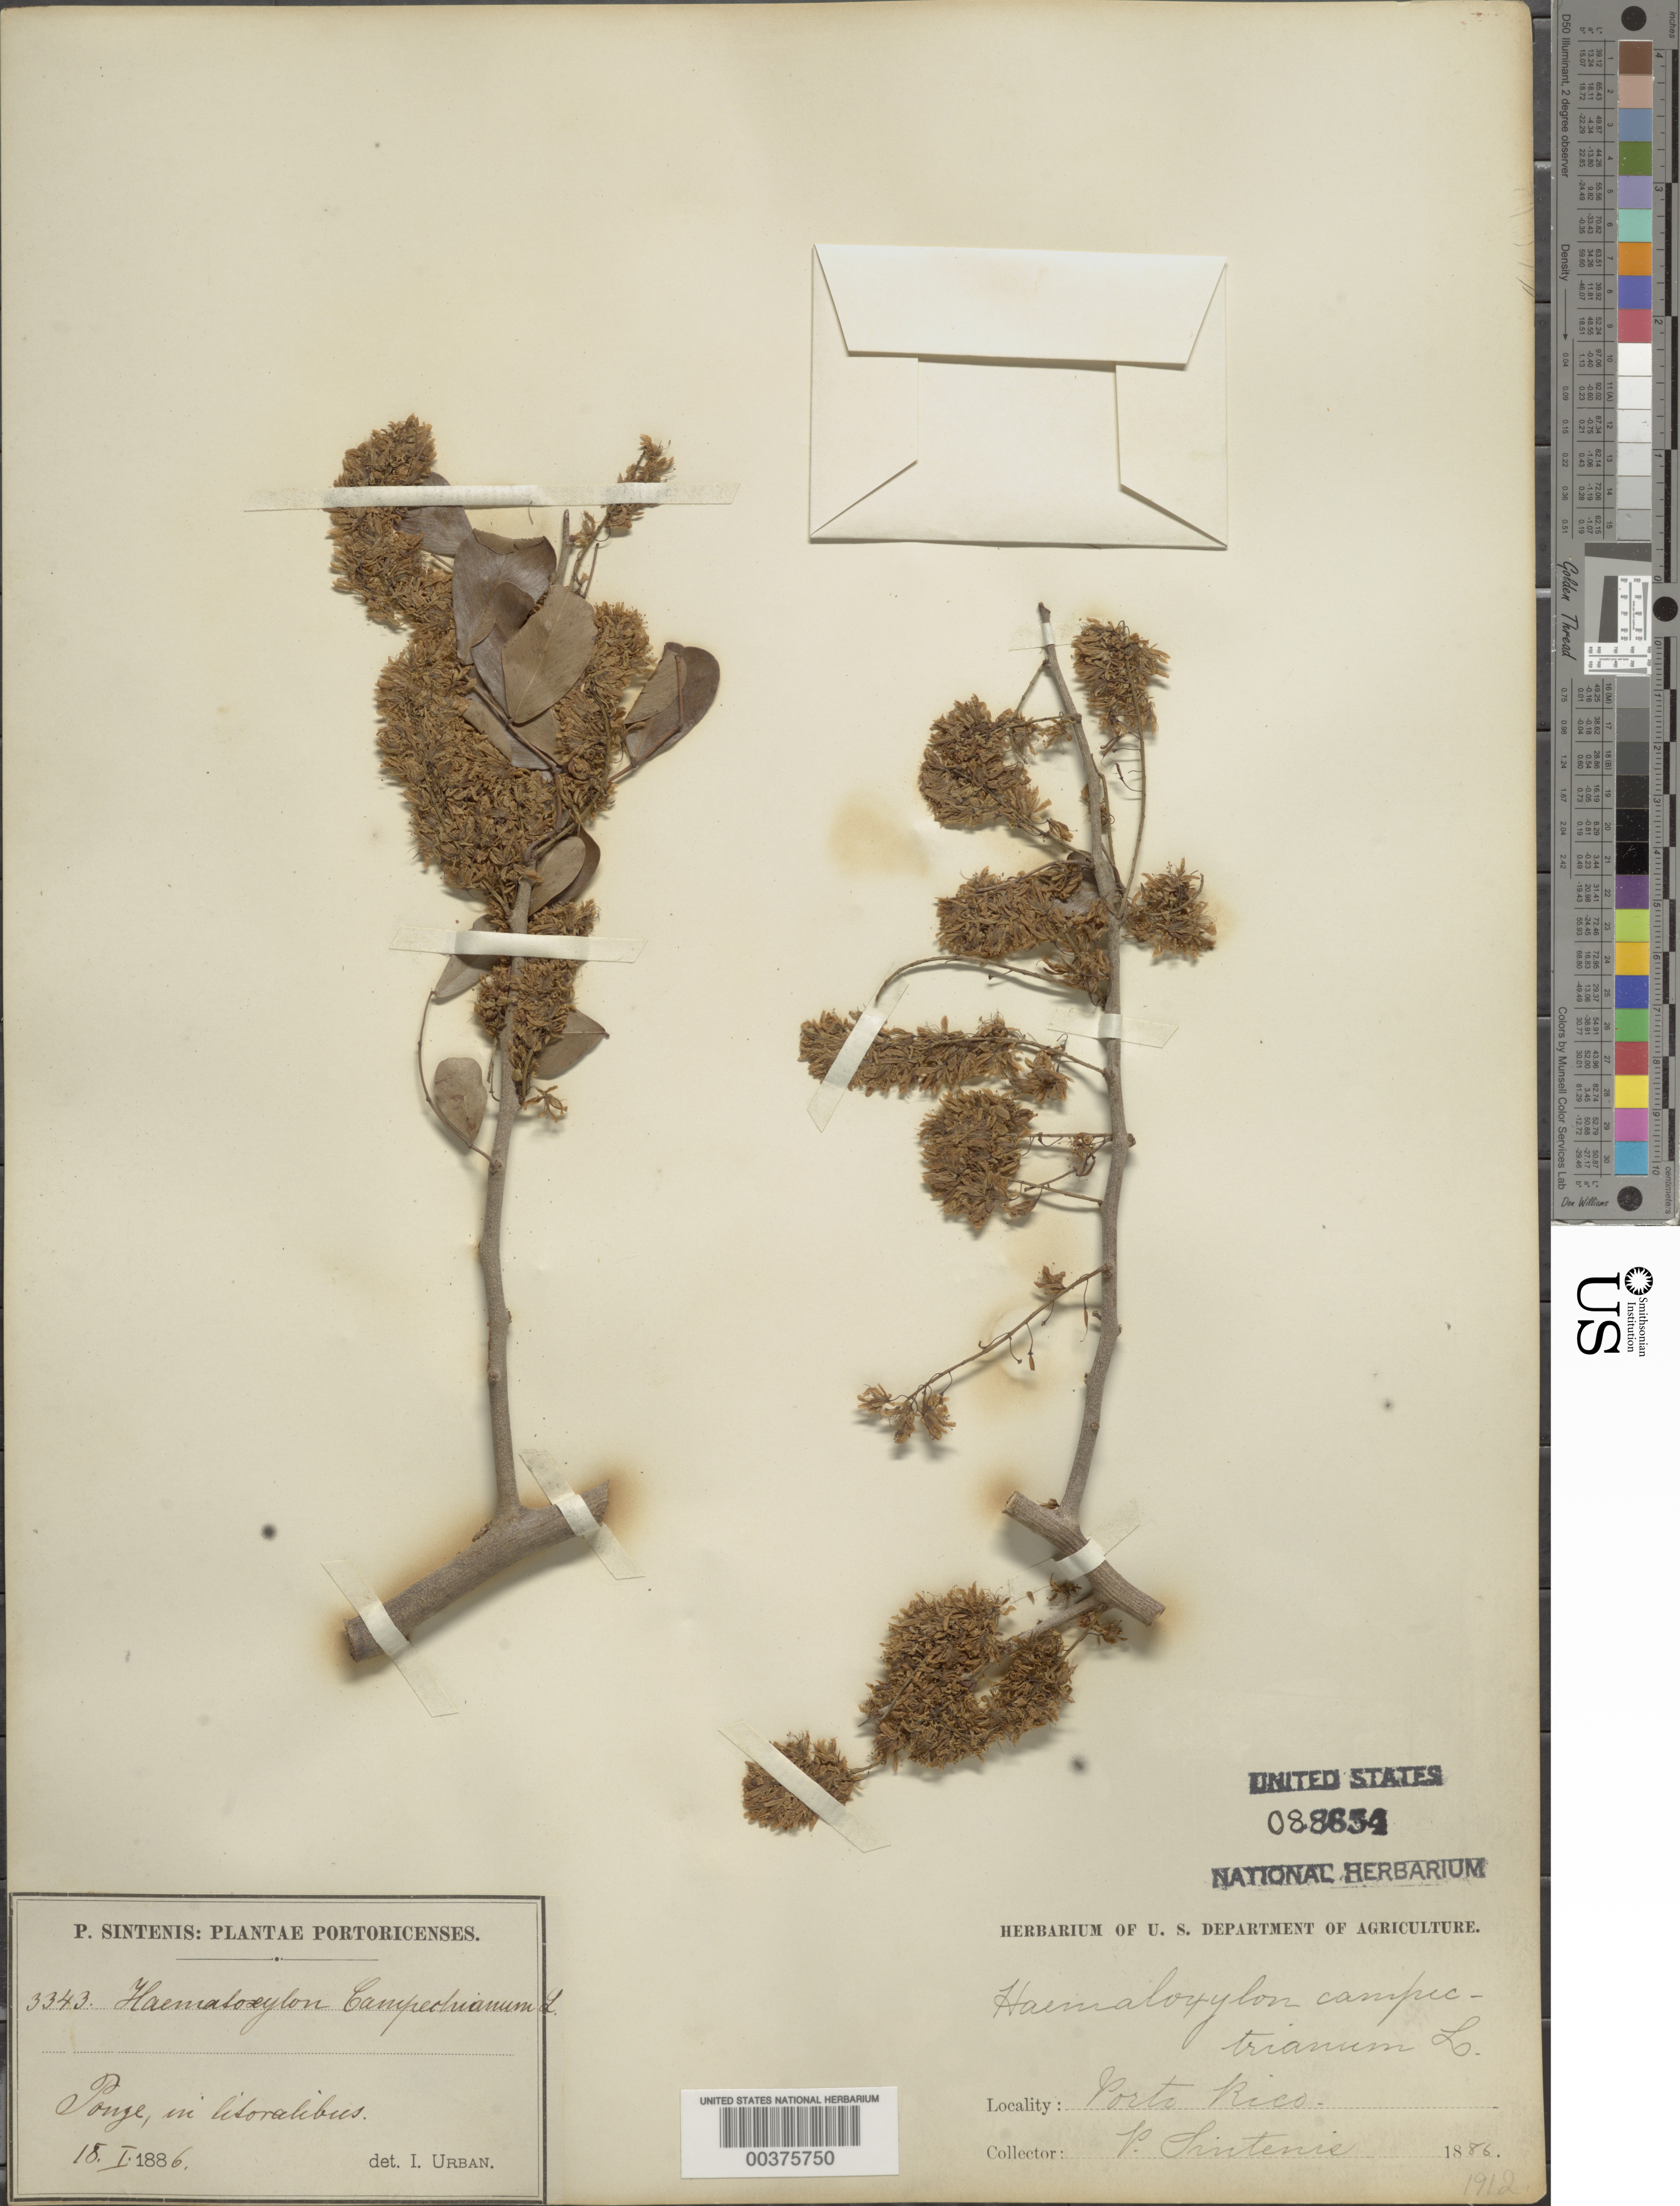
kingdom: Plantae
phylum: Tracheophyta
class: Magnoliopsida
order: Fabales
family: Fabaceae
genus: Haematoxylum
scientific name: Haematoxylum campechianum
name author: L.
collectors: P. Sintenis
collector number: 3343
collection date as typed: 18 Jan 1886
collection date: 1886-01-18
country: Puerto Rico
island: Greater Antilles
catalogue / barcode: US 88654